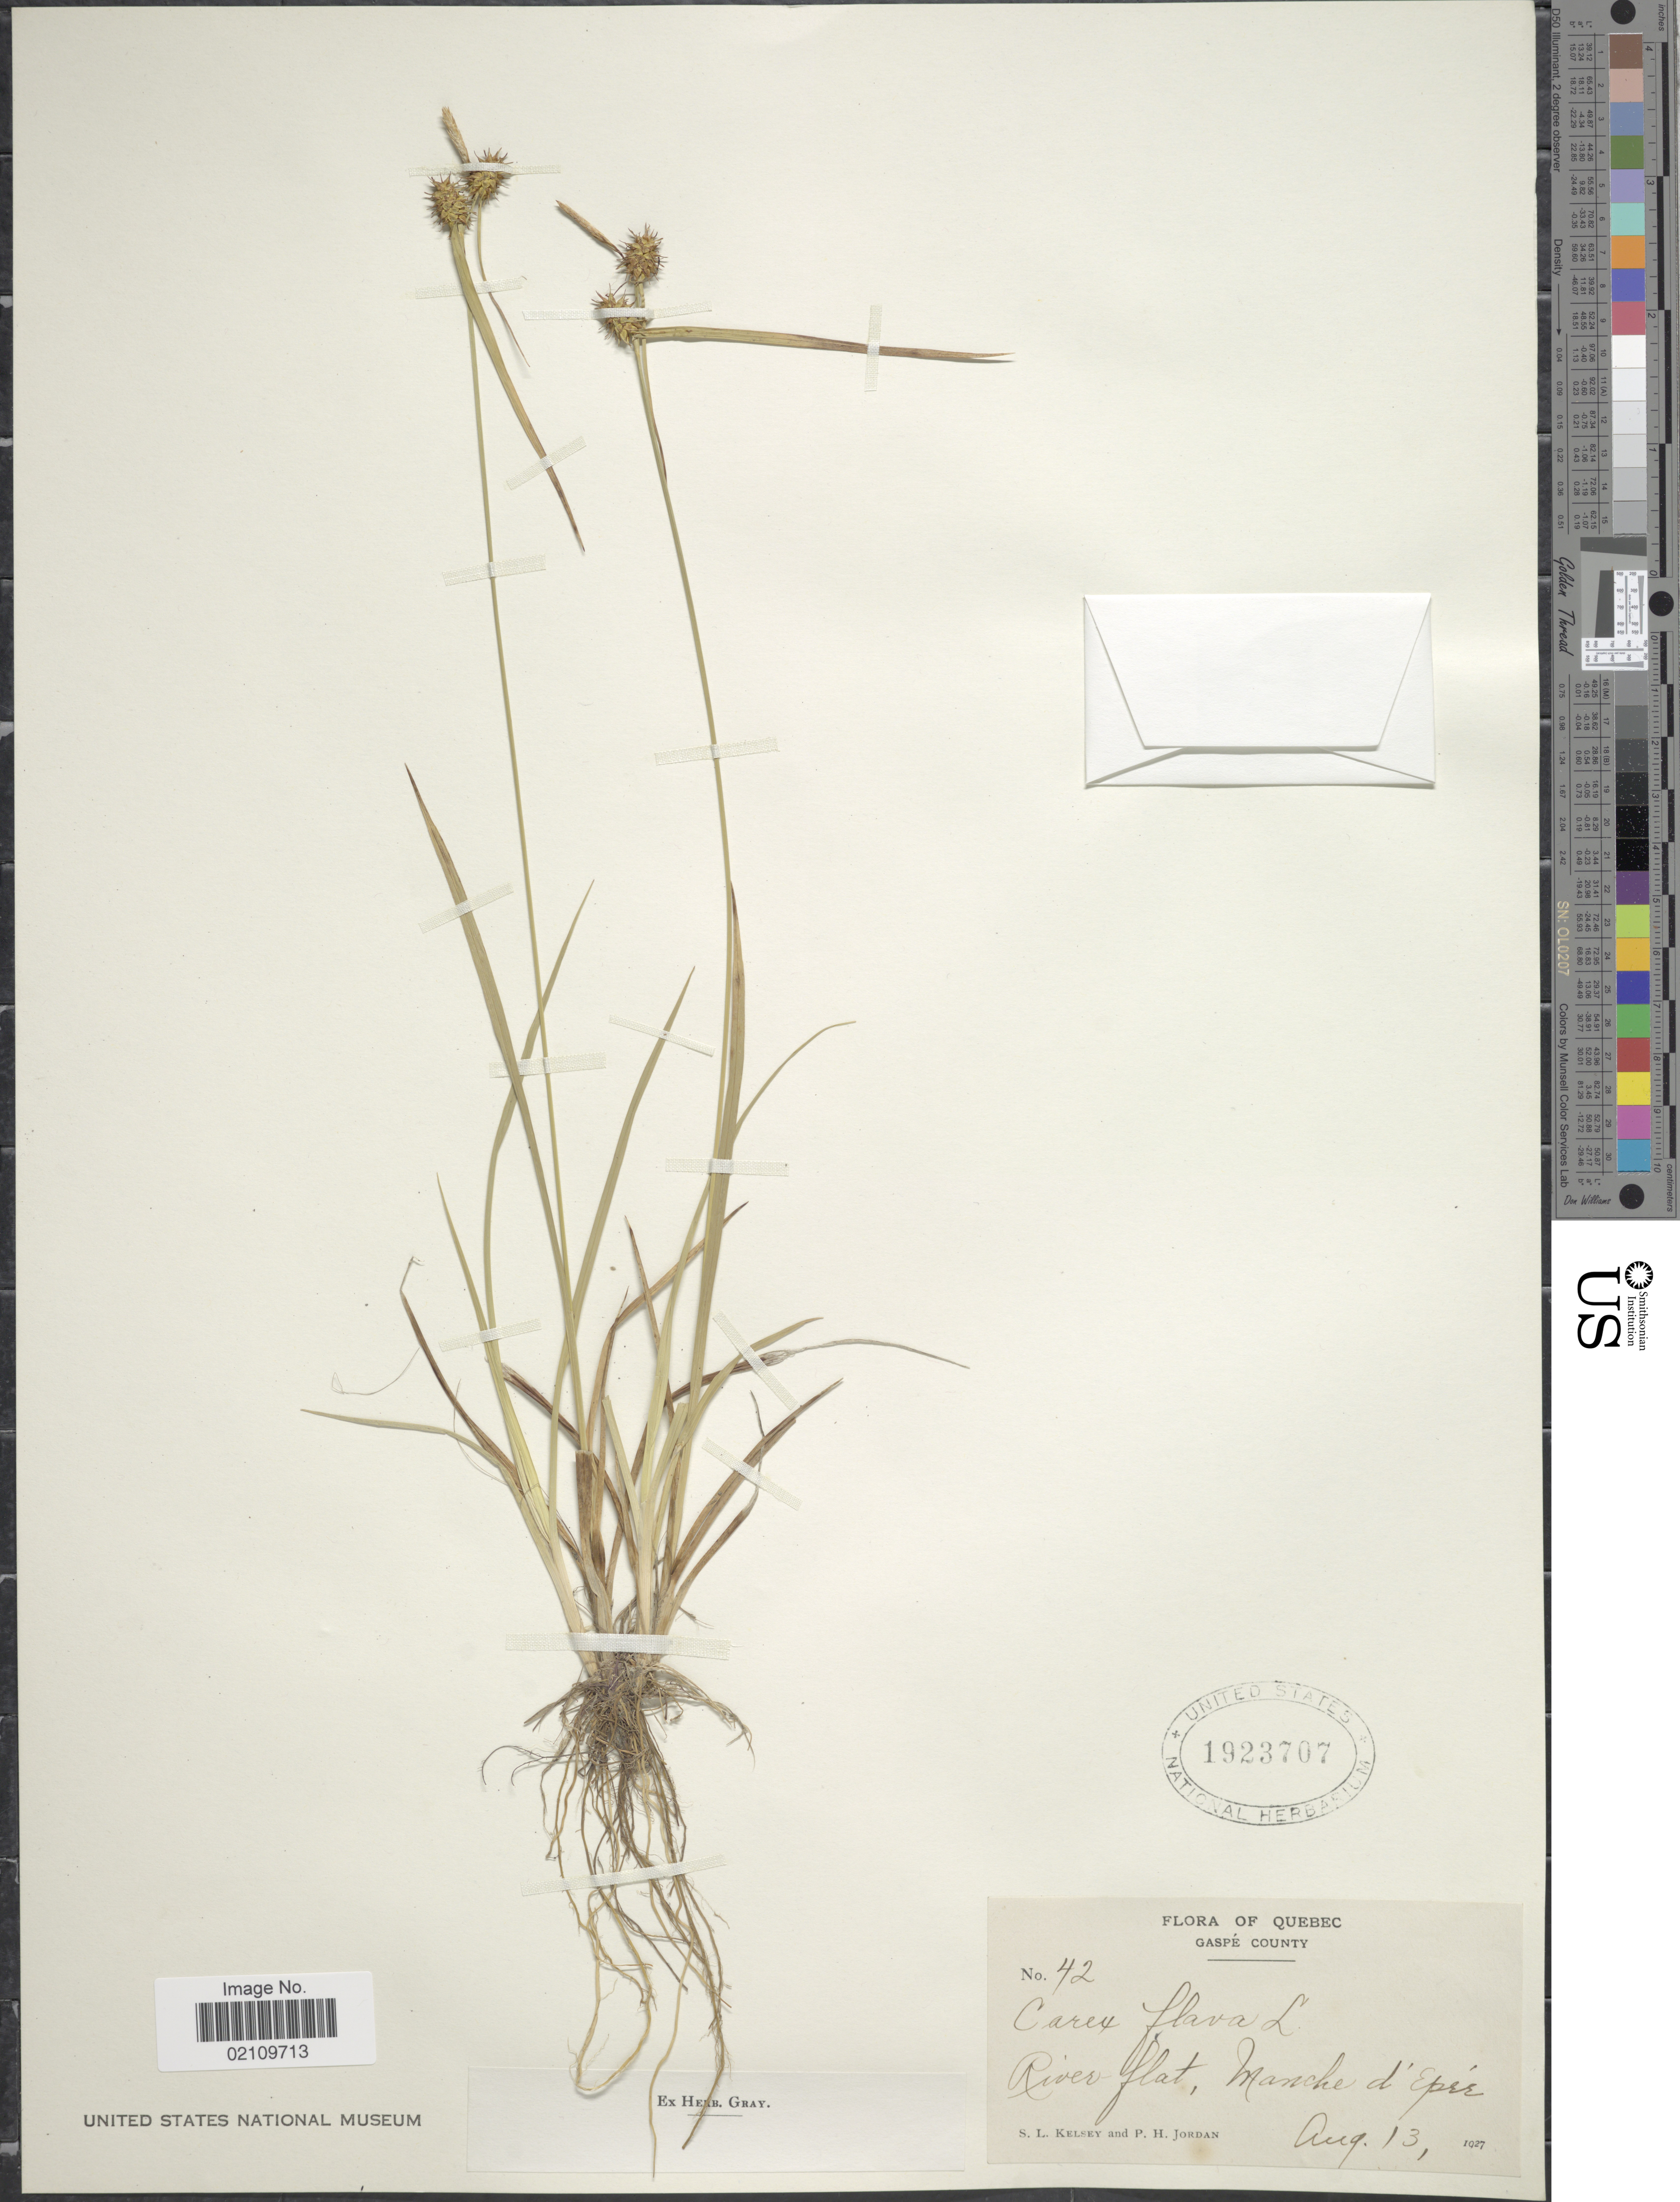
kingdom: Plantae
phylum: Tracheophyta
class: Liliopsida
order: Poales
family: Cyperaceae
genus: Carex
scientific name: Carex flava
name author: L.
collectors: S. Kelsey & P. Jordan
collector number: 42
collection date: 1927-08-13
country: Canada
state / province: Quebec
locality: Gaspé County. River flat, Manche d'Epée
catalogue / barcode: US 1923707